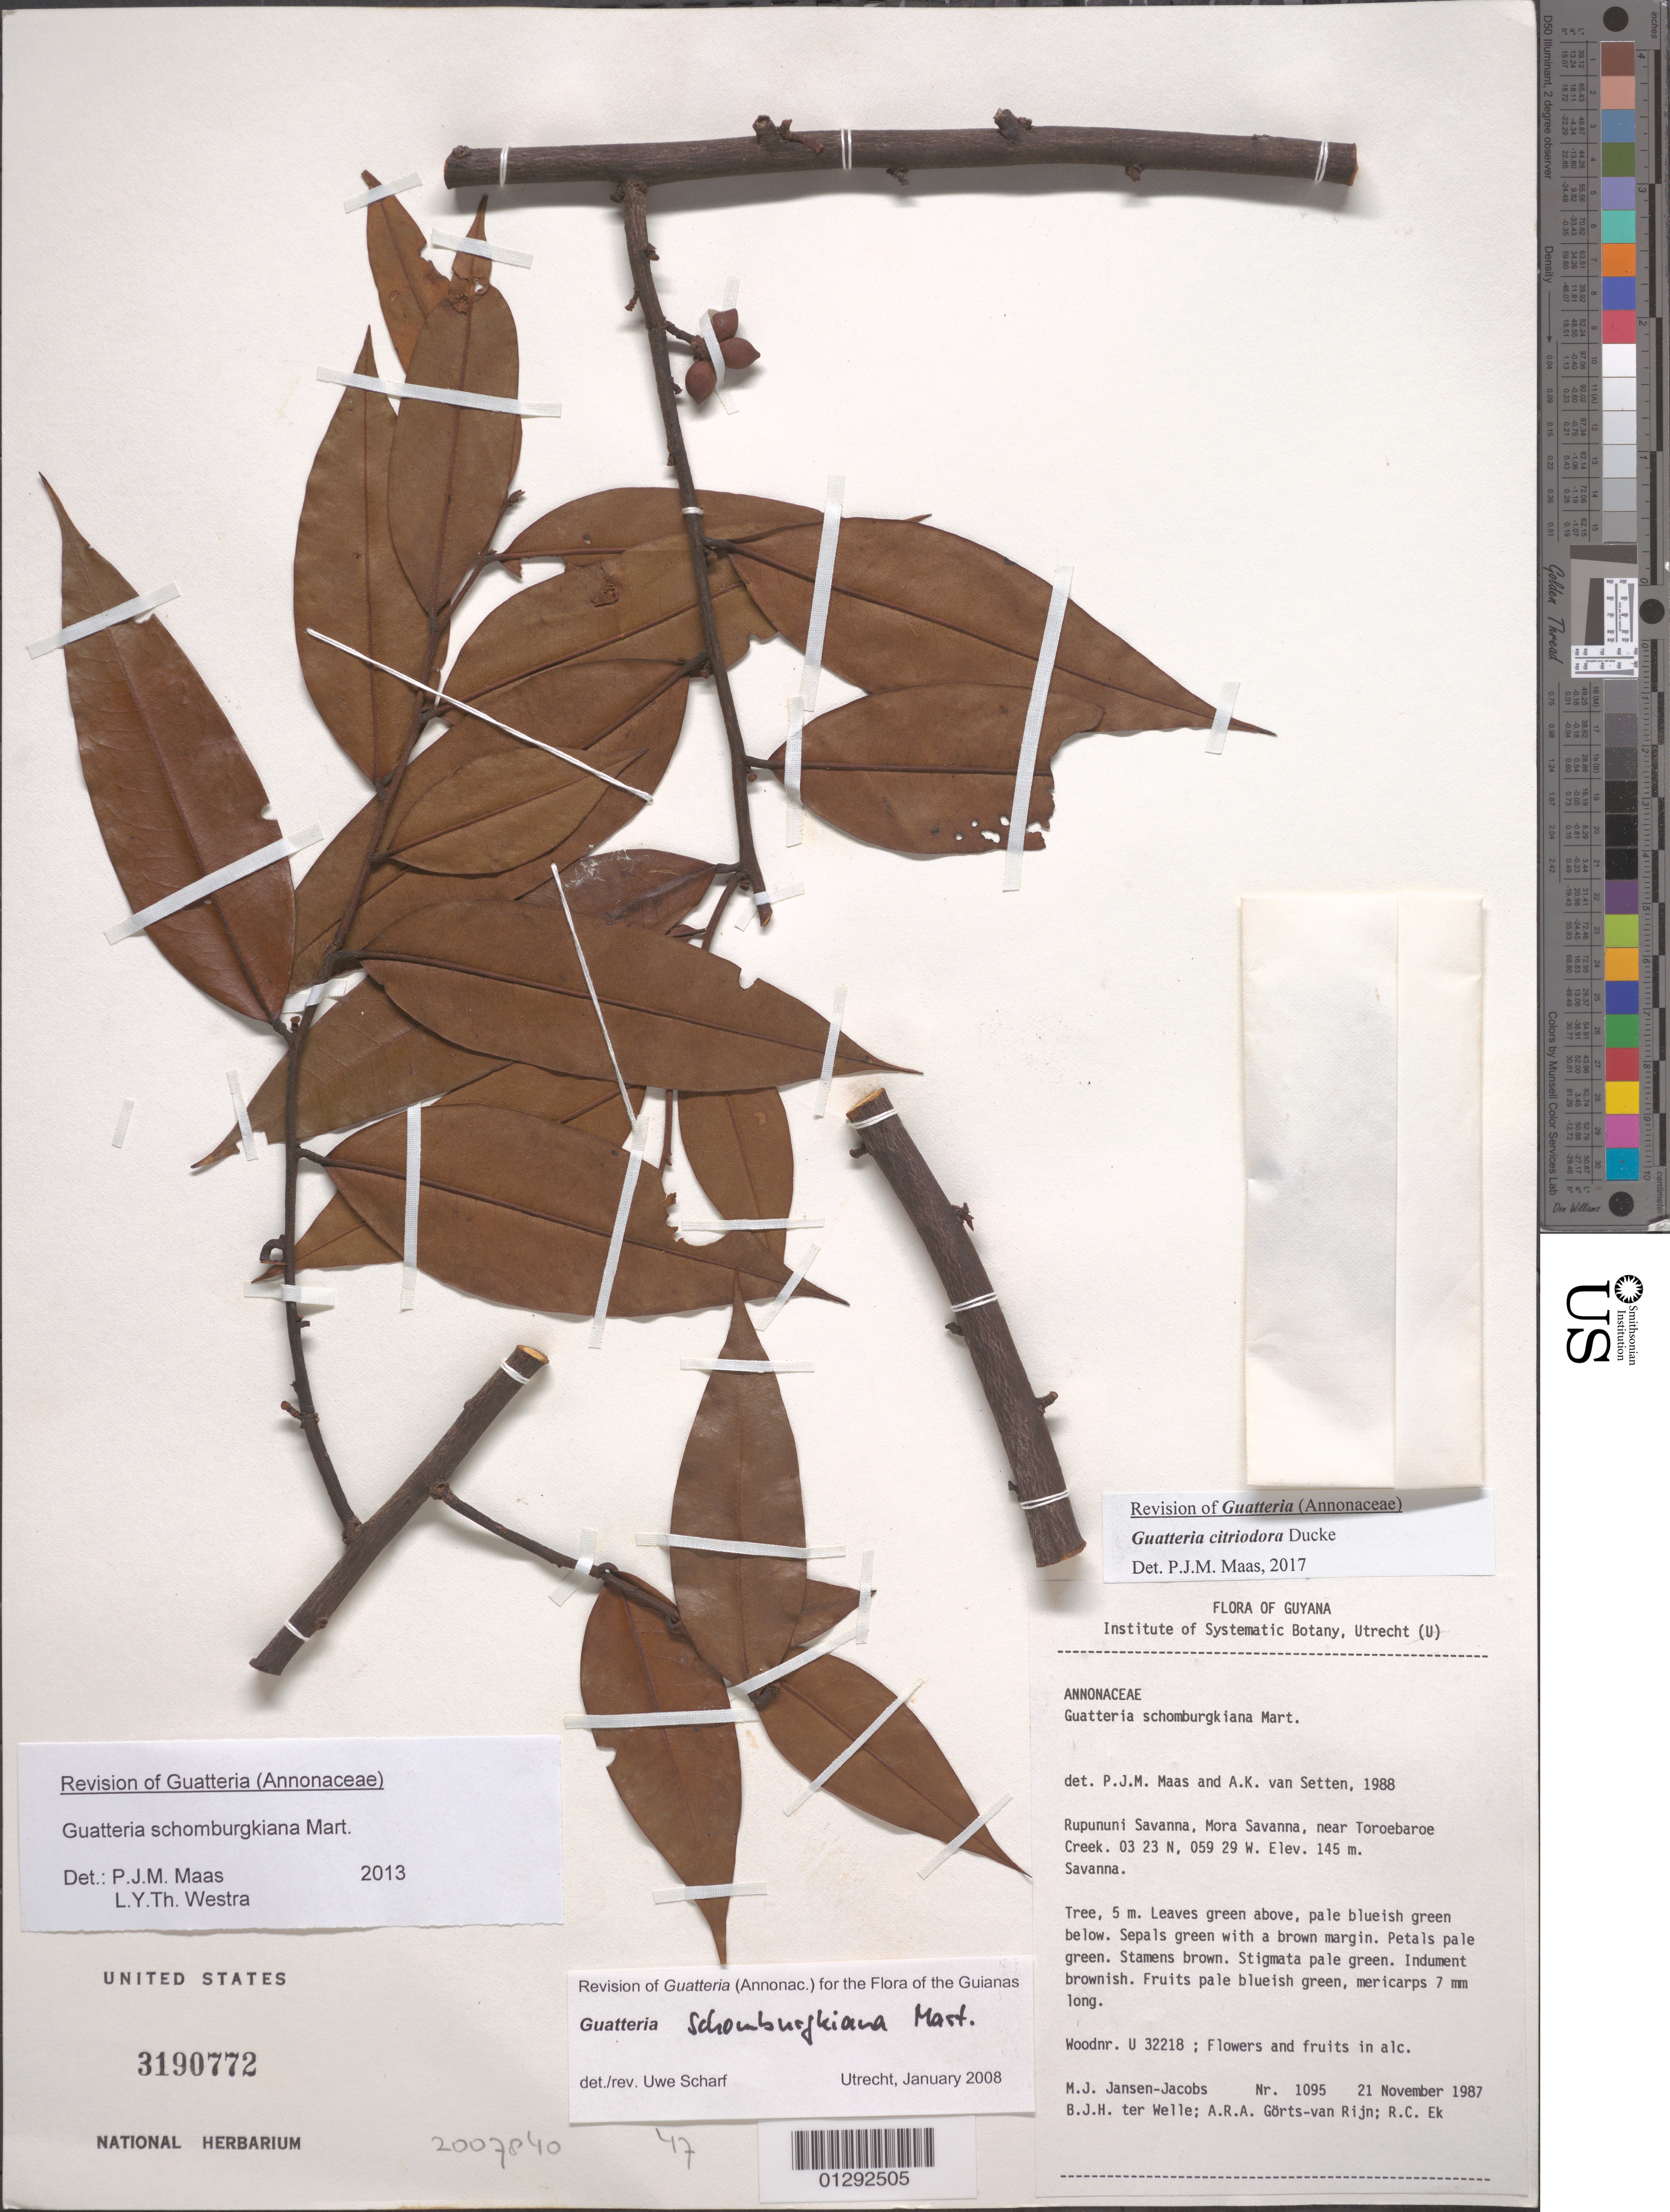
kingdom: Plantae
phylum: Tracheophyta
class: Magnoliopsida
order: Magnoliales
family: Annonaceae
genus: Guatteria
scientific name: Guatteria citriodora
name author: Ducke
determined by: Maas, Paul J.; Maas, H.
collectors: M. J. Jansen-Jacobs, B. Welle, A. .R. A. Görts-van Rijn & R. C. Ek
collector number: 1095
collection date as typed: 21-Nov-87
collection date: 1987-11-21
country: Guyana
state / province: U. Takutu-U. Essequibo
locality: Rupununi Savanna, Mora Savanna, near Toroebaroe Creek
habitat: savanna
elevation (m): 145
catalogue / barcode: US 3190772